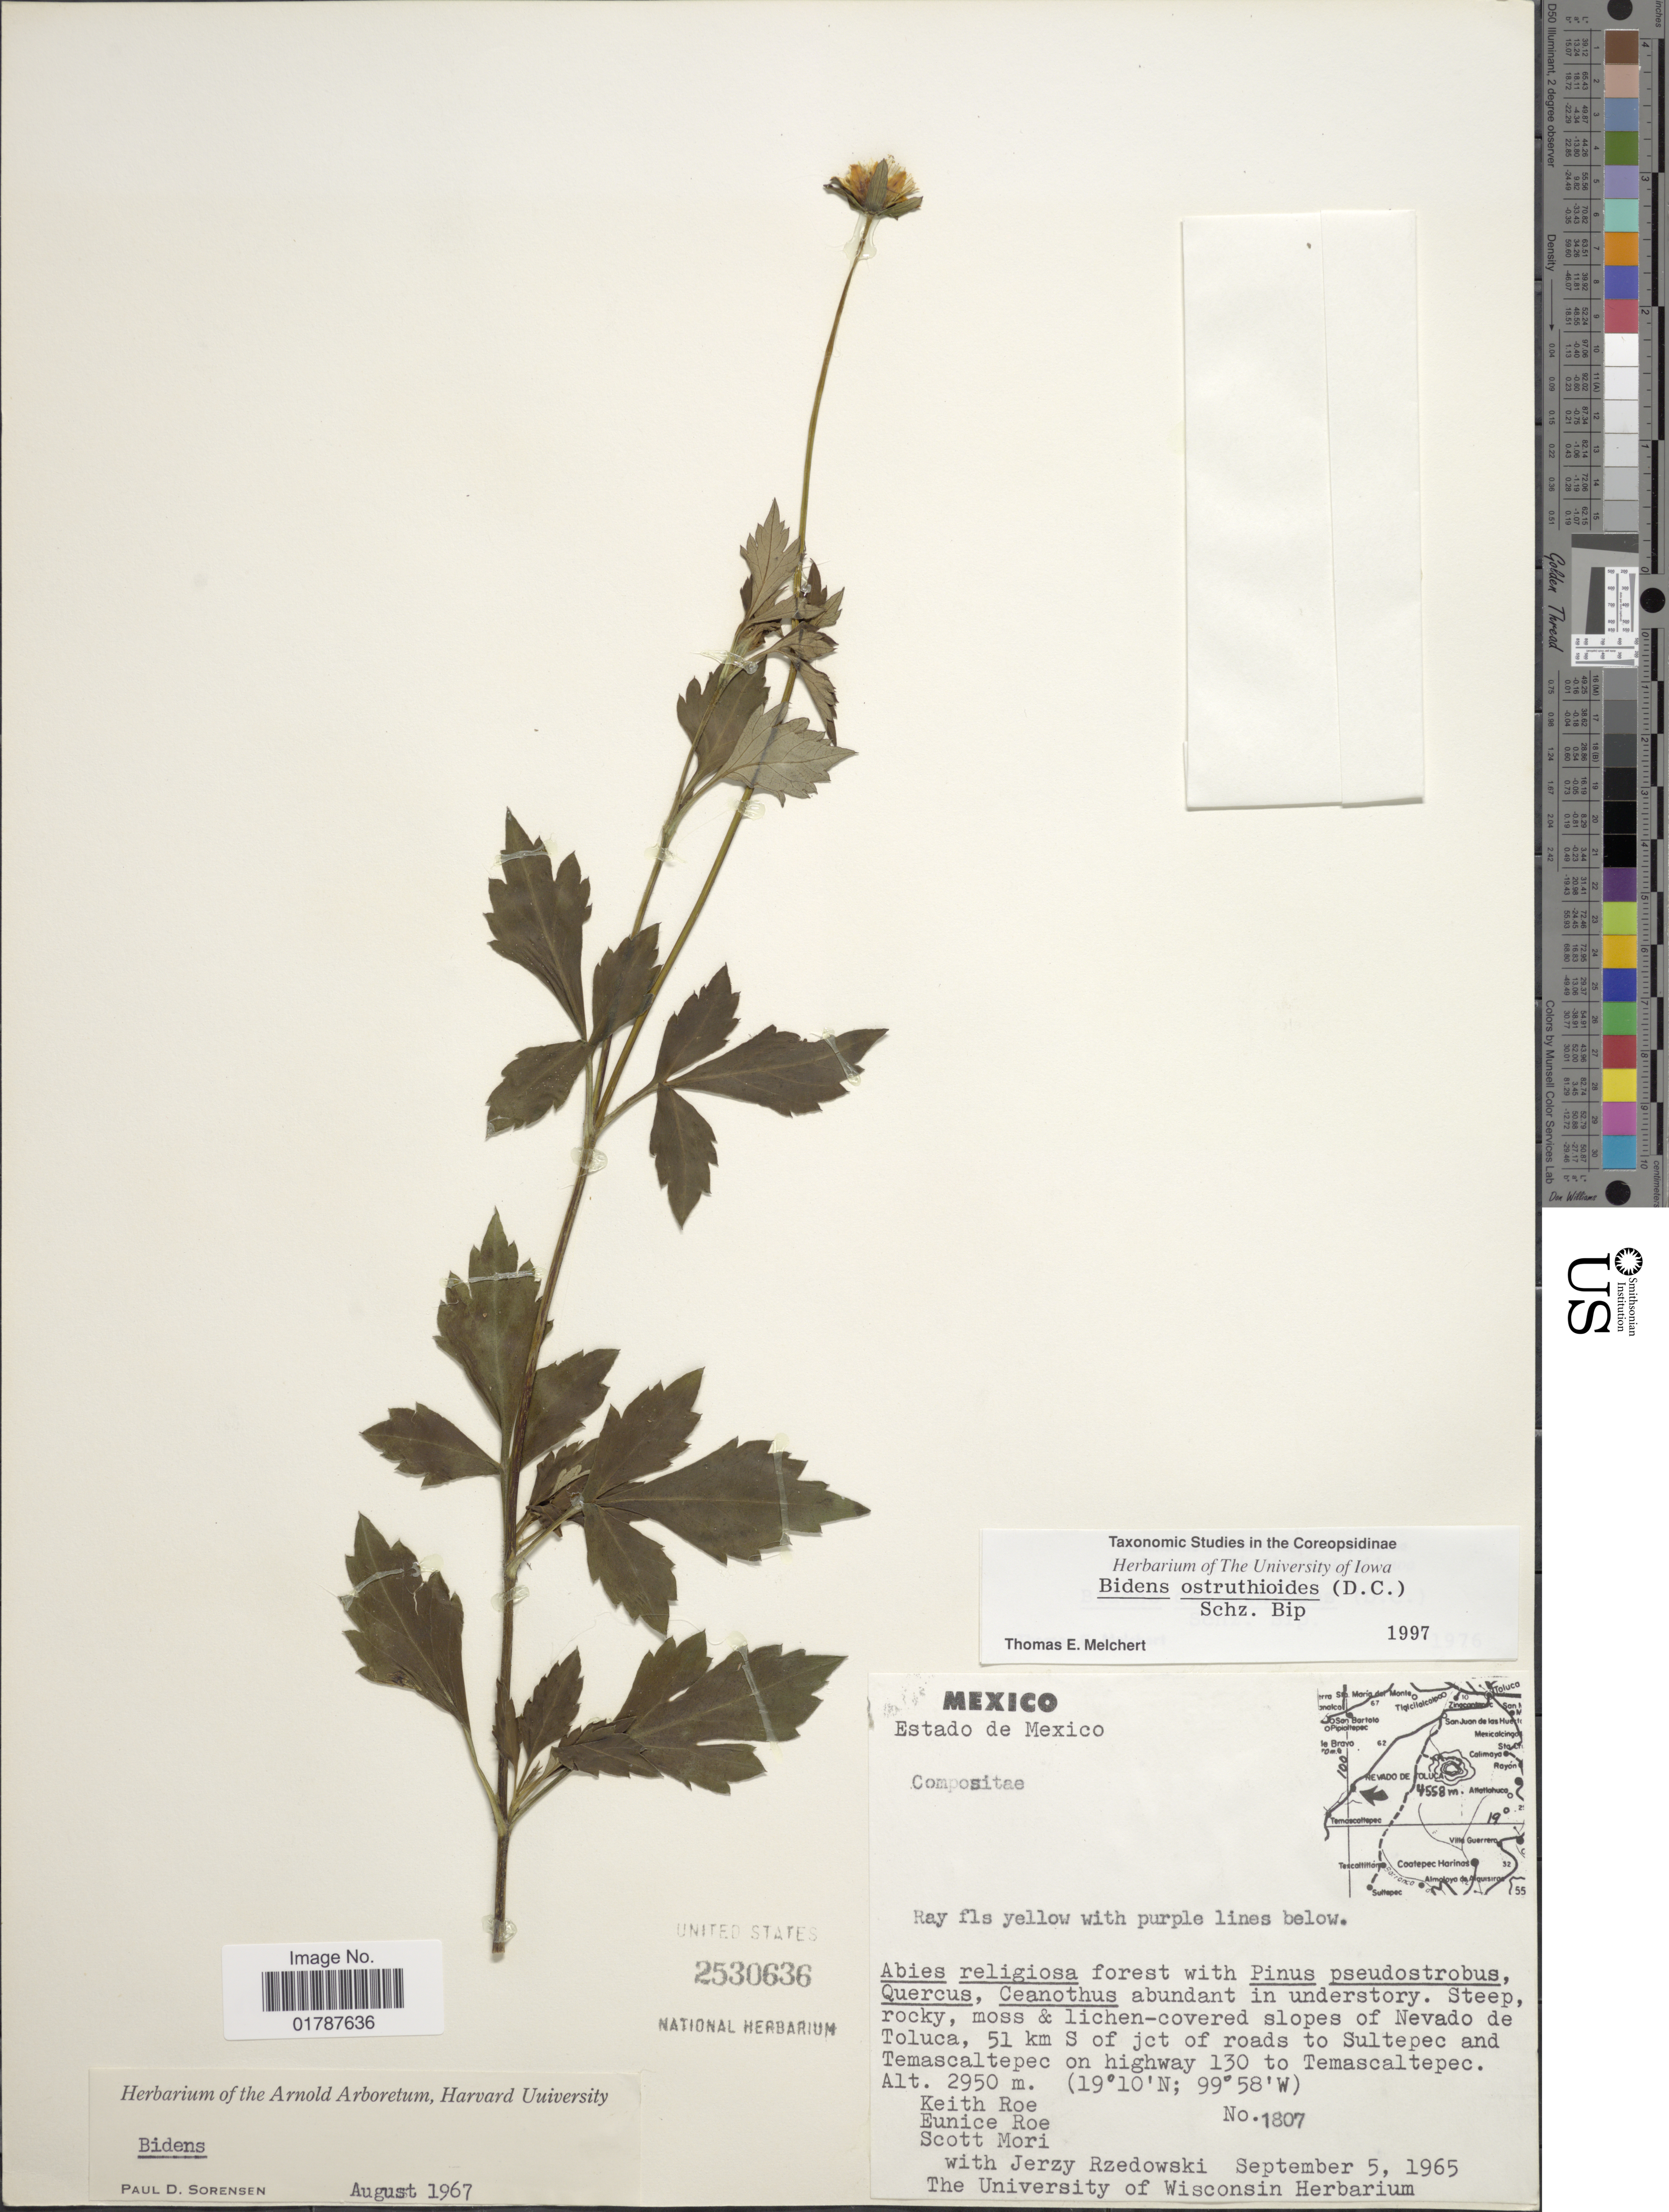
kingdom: Plantae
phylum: Tracheophyta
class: Magnoliopsida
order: Asterales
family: Asteraceae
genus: Bidens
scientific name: Bidens ostruthioides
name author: (DC.) Sch. Bip.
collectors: K. E. Roe, E. Roe, S. Mori & J. Rzedowski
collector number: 1807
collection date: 1965-09-05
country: Mexico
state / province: México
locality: Estado de Mexico, Sloped of Nevado de Toluco, 51 km S of jct of roads to Sulteoec and Temascaltepec on Highway 130 to Temascaltepec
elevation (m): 2950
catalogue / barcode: US 2530636